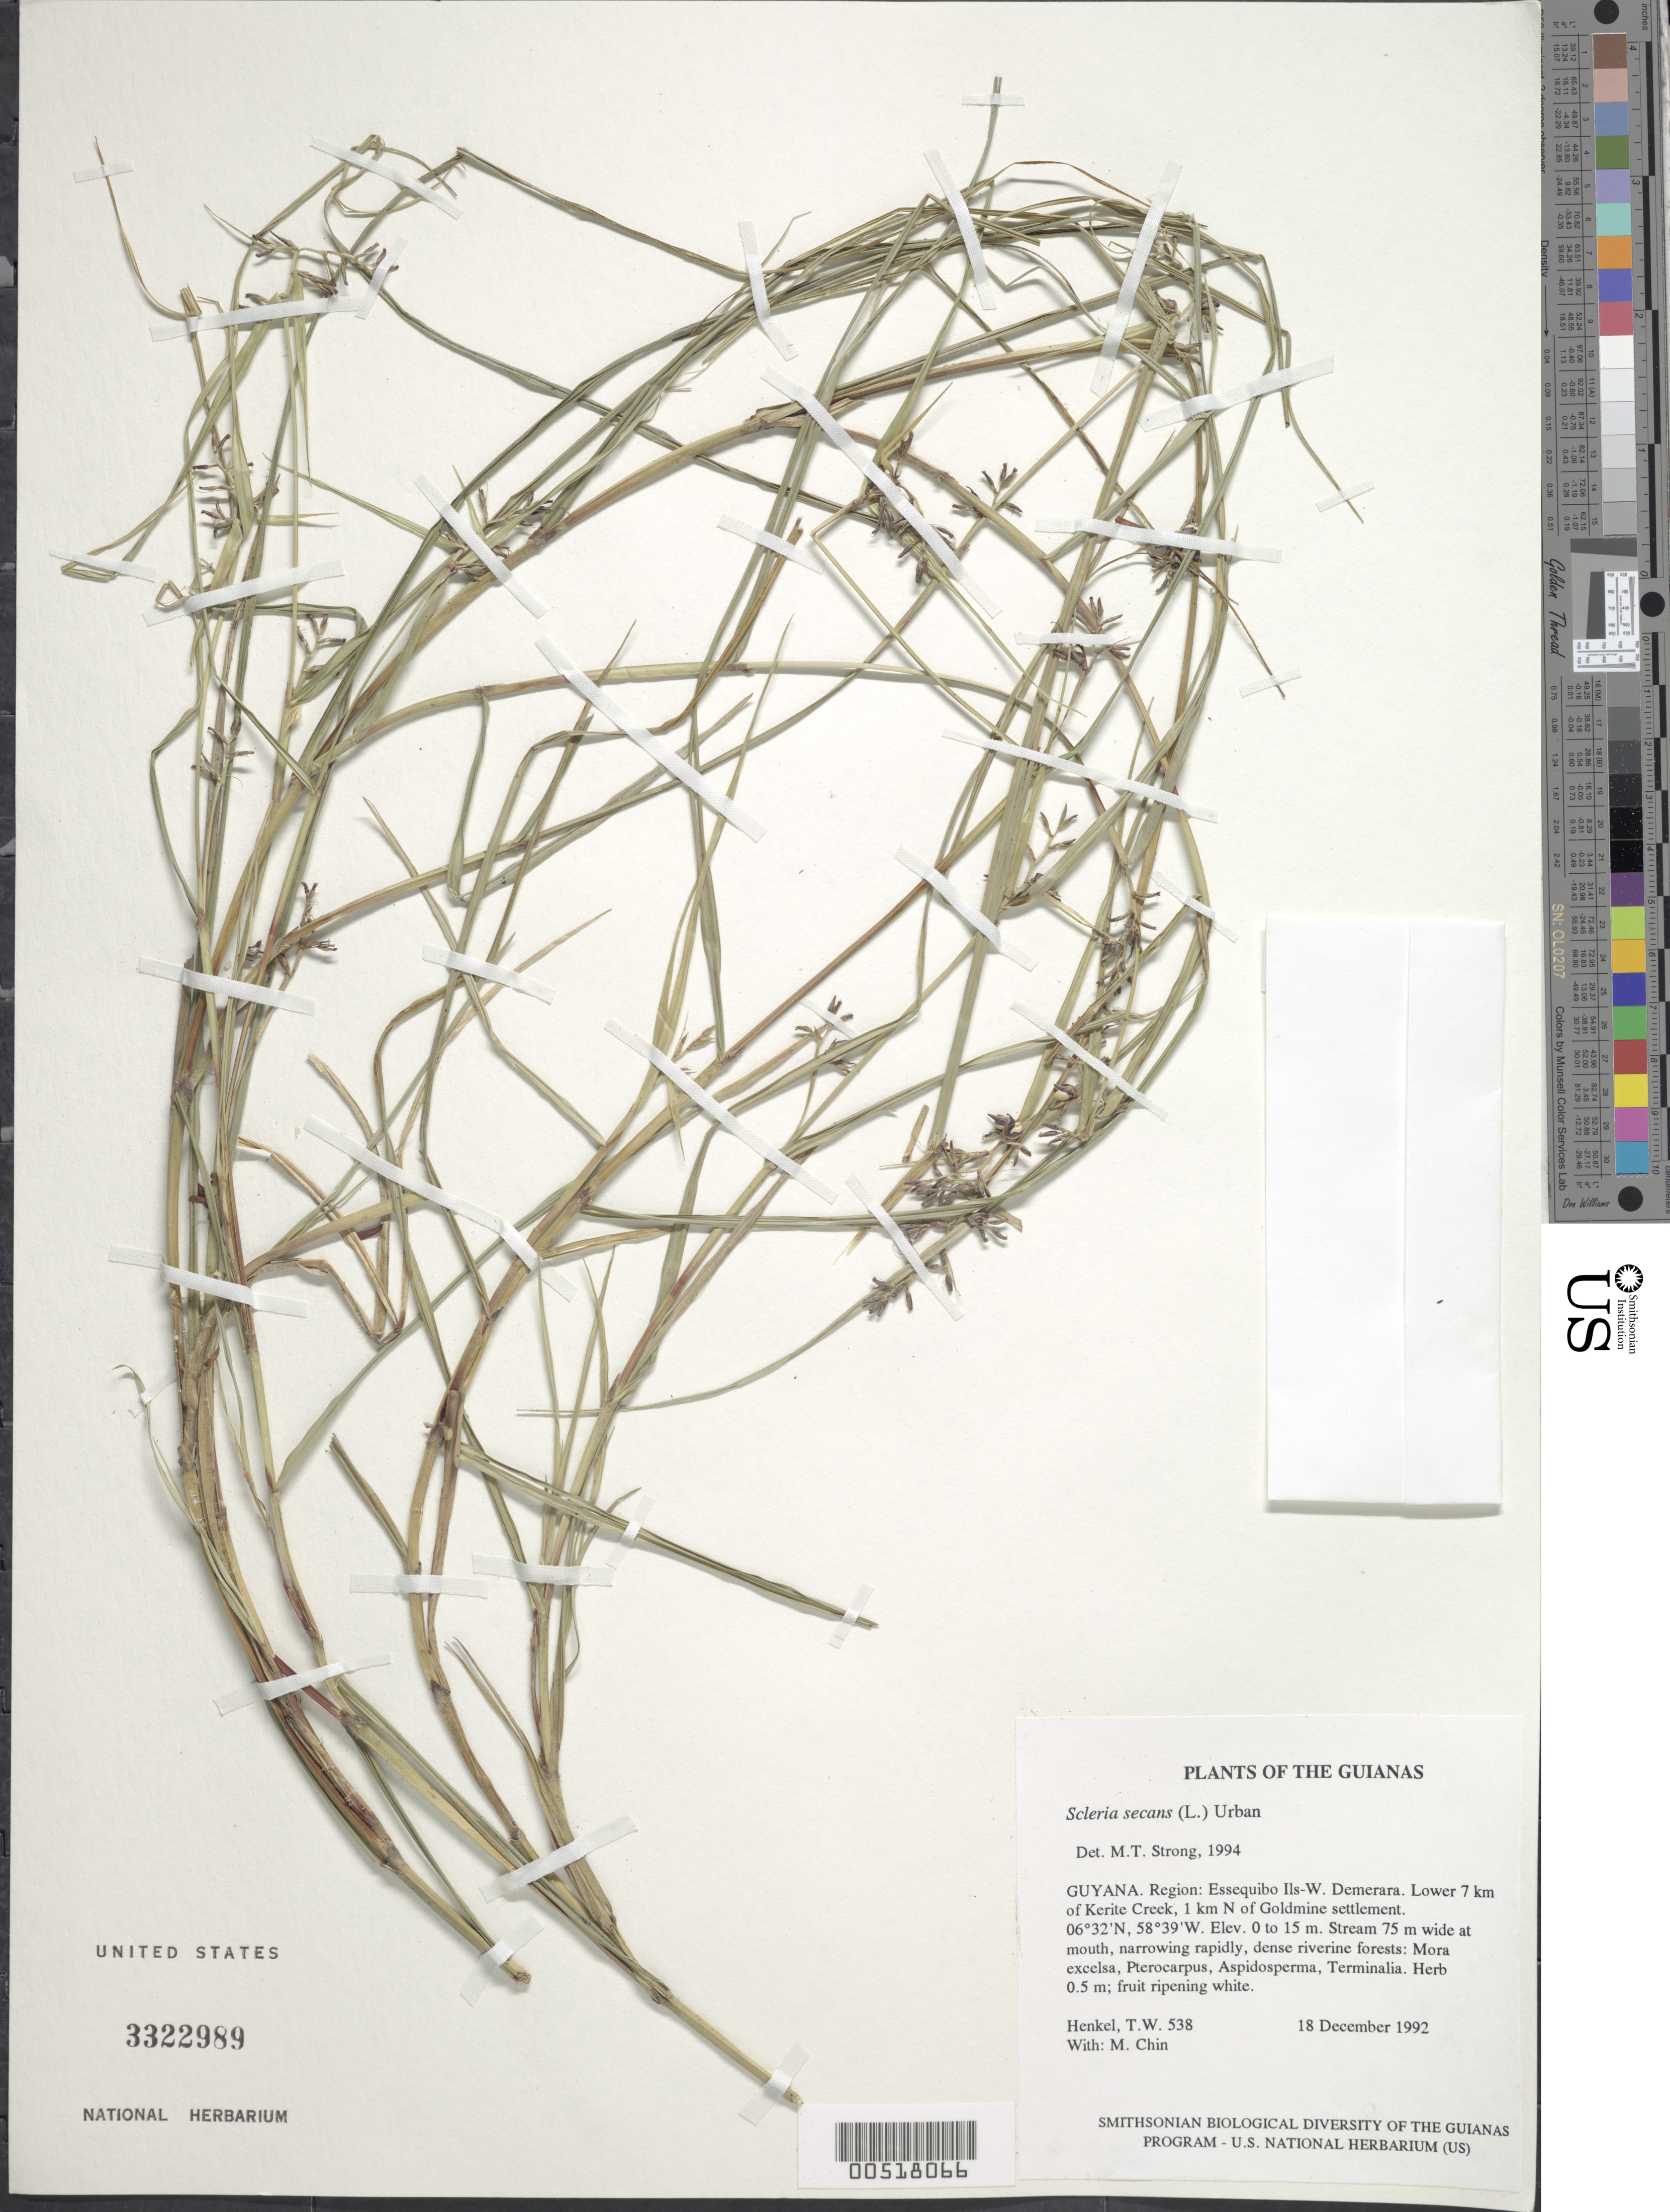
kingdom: Plantae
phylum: Tracheophyta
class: Liliopsida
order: Poales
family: Cyperaceae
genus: Scleria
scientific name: Scleria secans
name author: (L.) Urb.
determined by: Strong, M. T., (US), Smithsonian Institution - National Museum of Natural History (UNITED STATES)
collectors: T. Henkel & M. Chin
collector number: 538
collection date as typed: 18 December 1992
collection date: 1992-12-18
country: Guyana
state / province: Essequibo Isl-W. Demerara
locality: Lower 7 km of Kerite Creek, 1 km N of Goldmine settlement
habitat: Stream 75 m wide at mouth, narrowing rapidly, dense riverine forests: Mora excelsa, Pterocarpus, Aspidosperma, Terminalia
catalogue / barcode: US 3322989